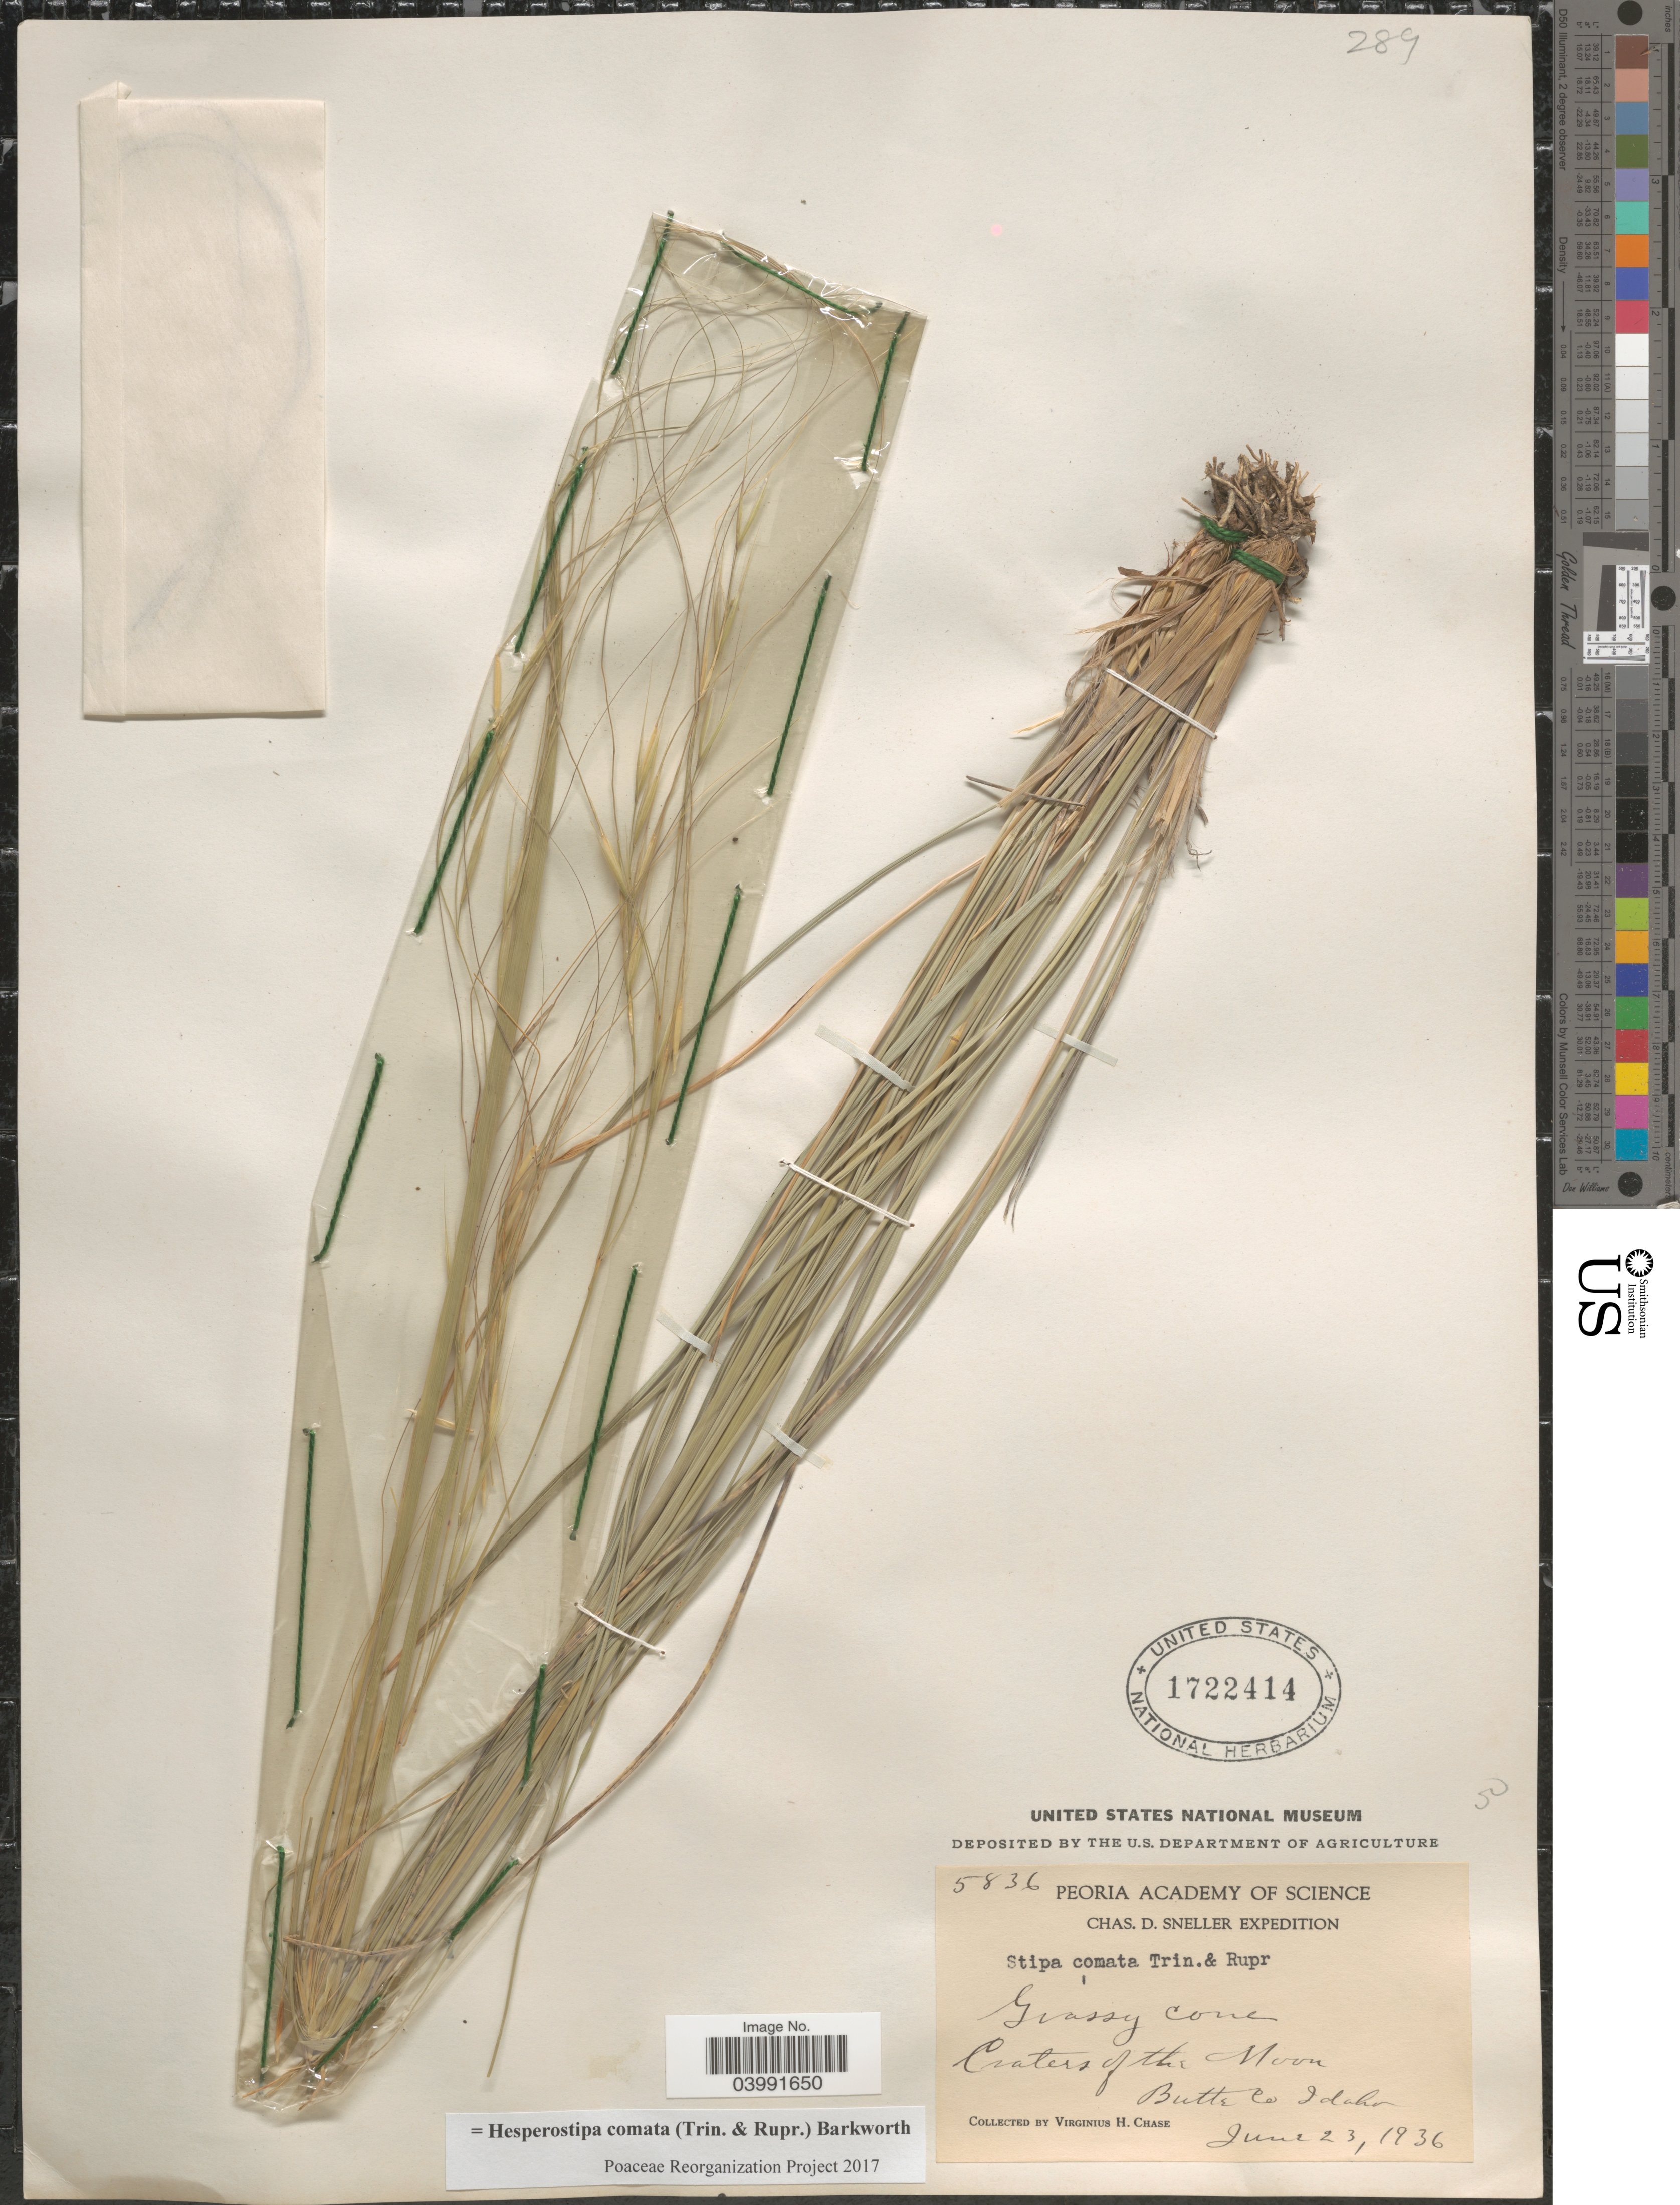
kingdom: Plantae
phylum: Tracheophyta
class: Liliopsida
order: Poales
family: Poaceae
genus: Hesperostipa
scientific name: Hesperostipa comata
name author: (Trin. & Rupr.) Barkworth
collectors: V. H. Chase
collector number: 5836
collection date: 1936-06-23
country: United States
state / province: Idaho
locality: Craters of the Moon. Butte Co.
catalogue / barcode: US 1722414